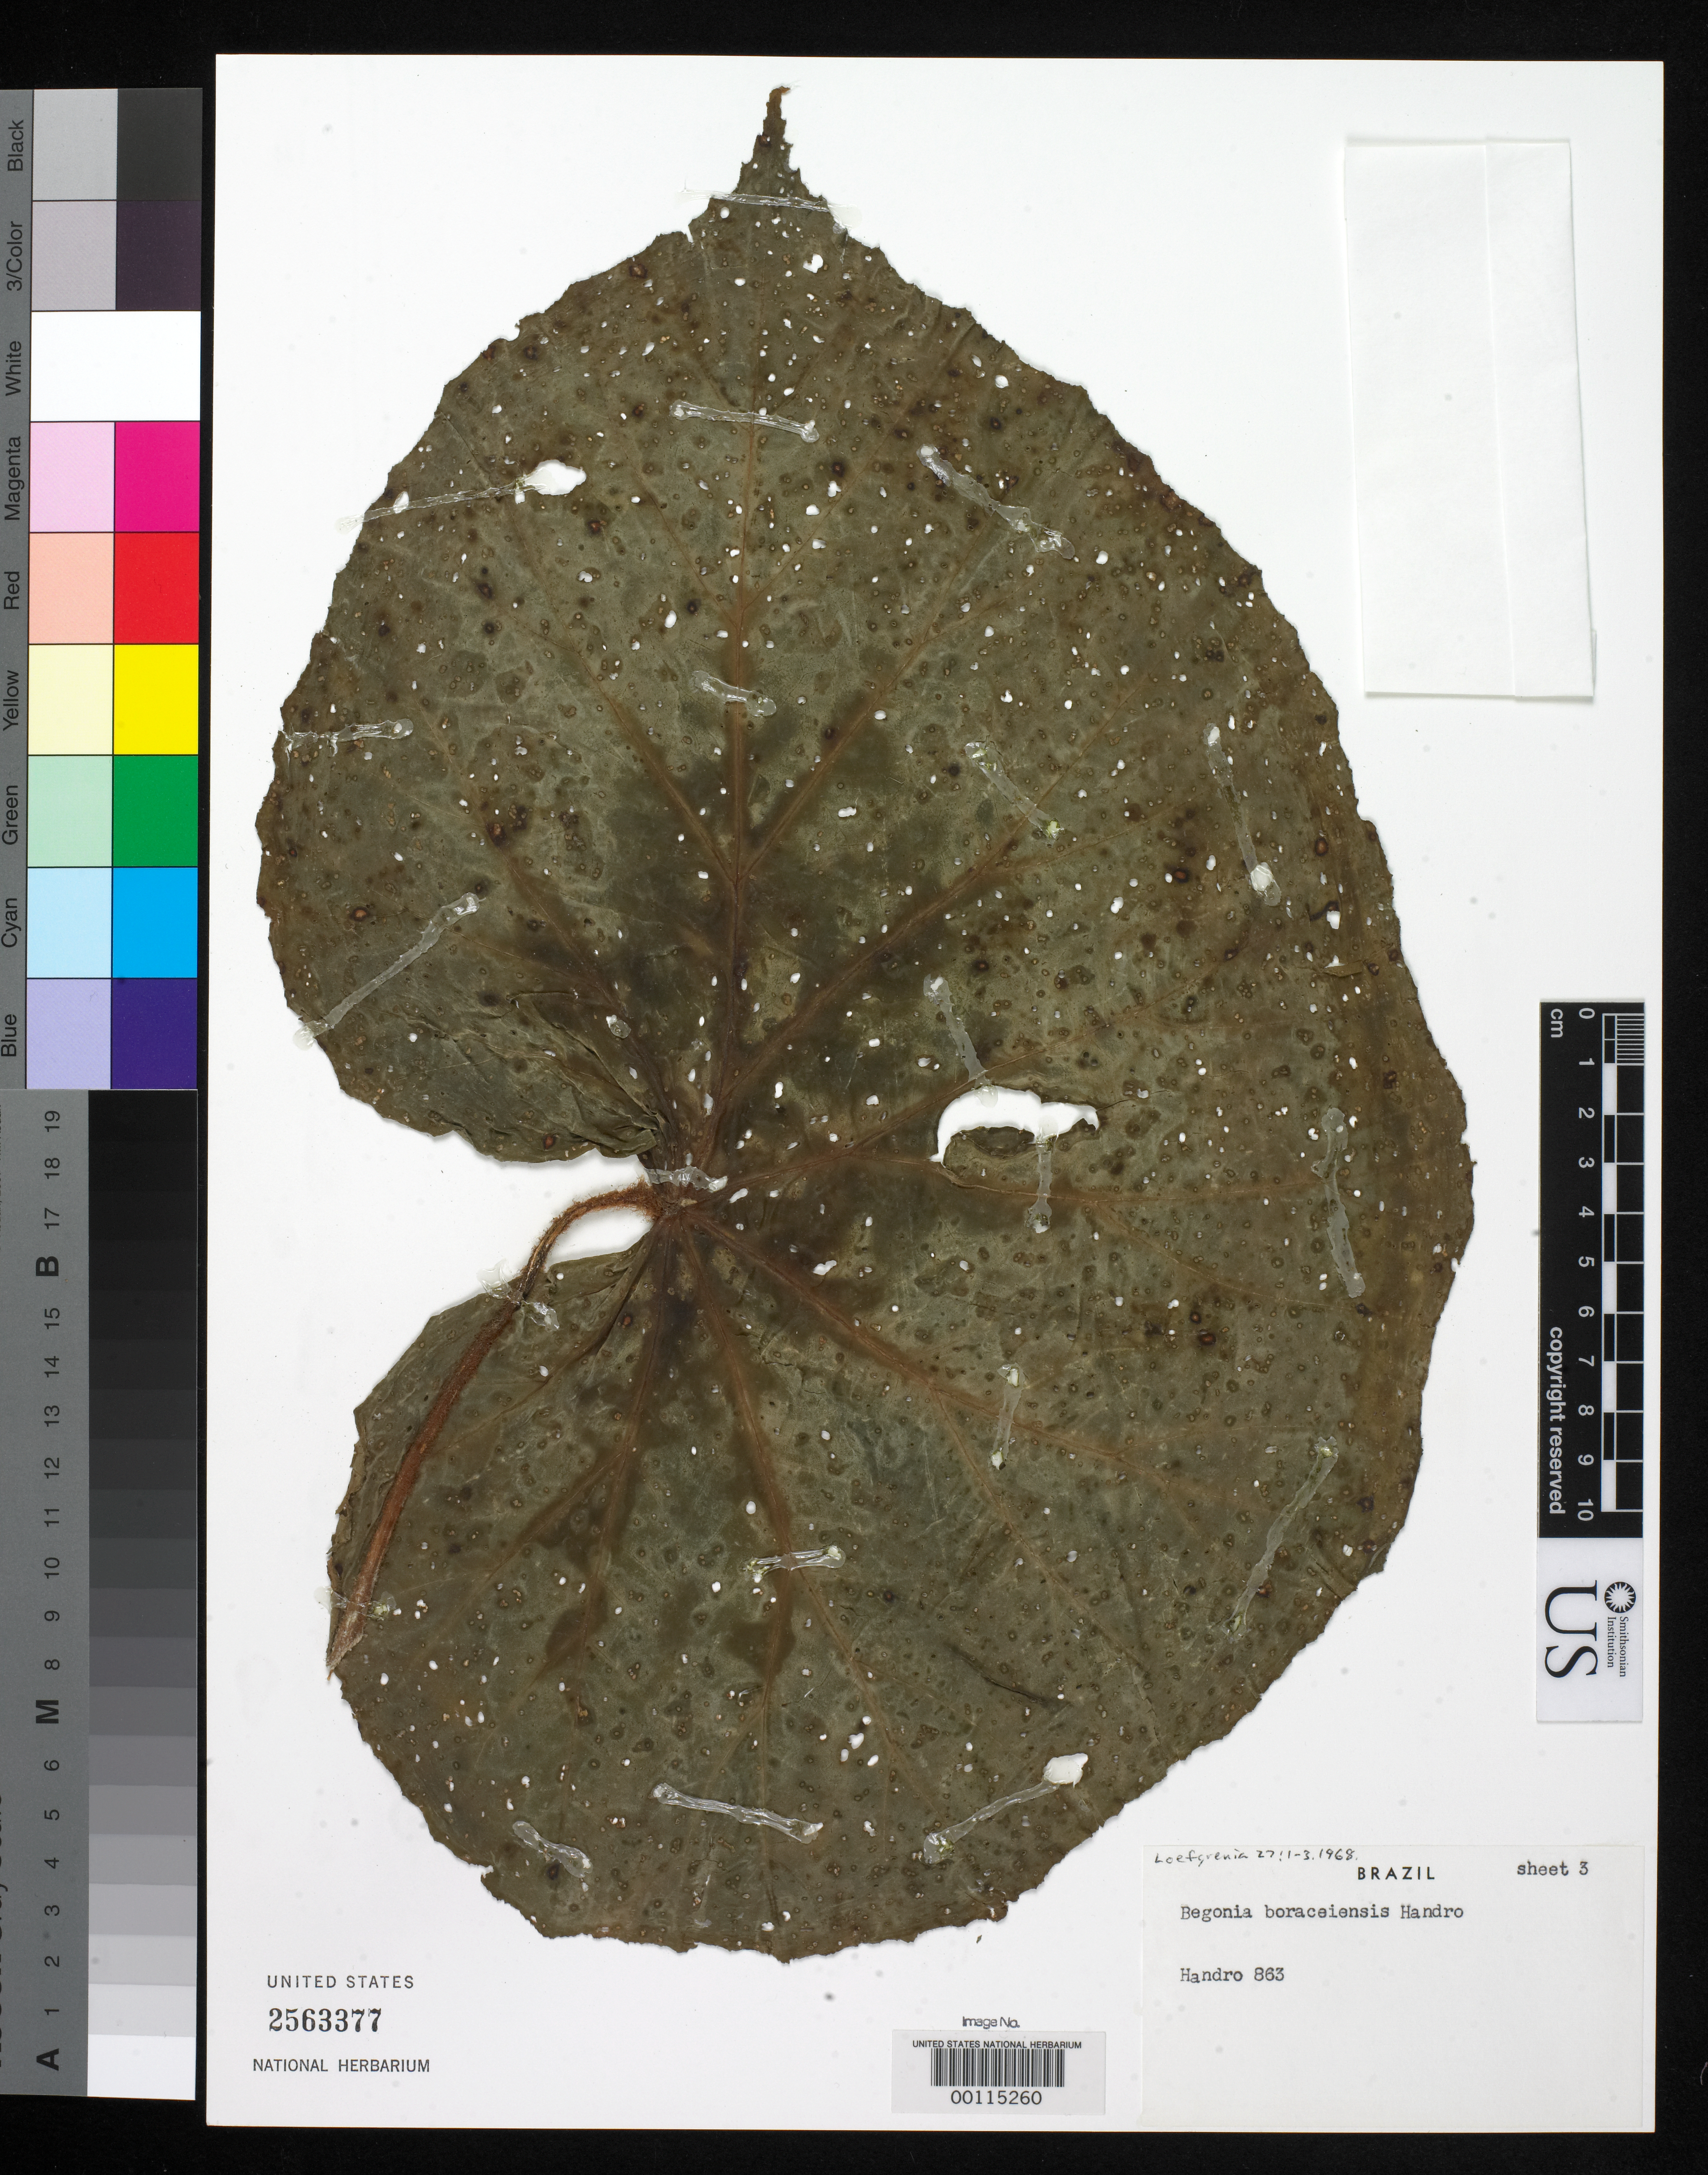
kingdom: Plantae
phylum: Tracheophyta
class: Magnoliopsida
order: Cucurbitales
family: Begoniaceae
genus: Begonia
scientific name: Begonia boraceiensis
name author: Handro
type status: Isotype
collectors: O. Handro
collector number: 863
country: Brazil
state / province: São Paulo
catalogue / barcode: US 2563377